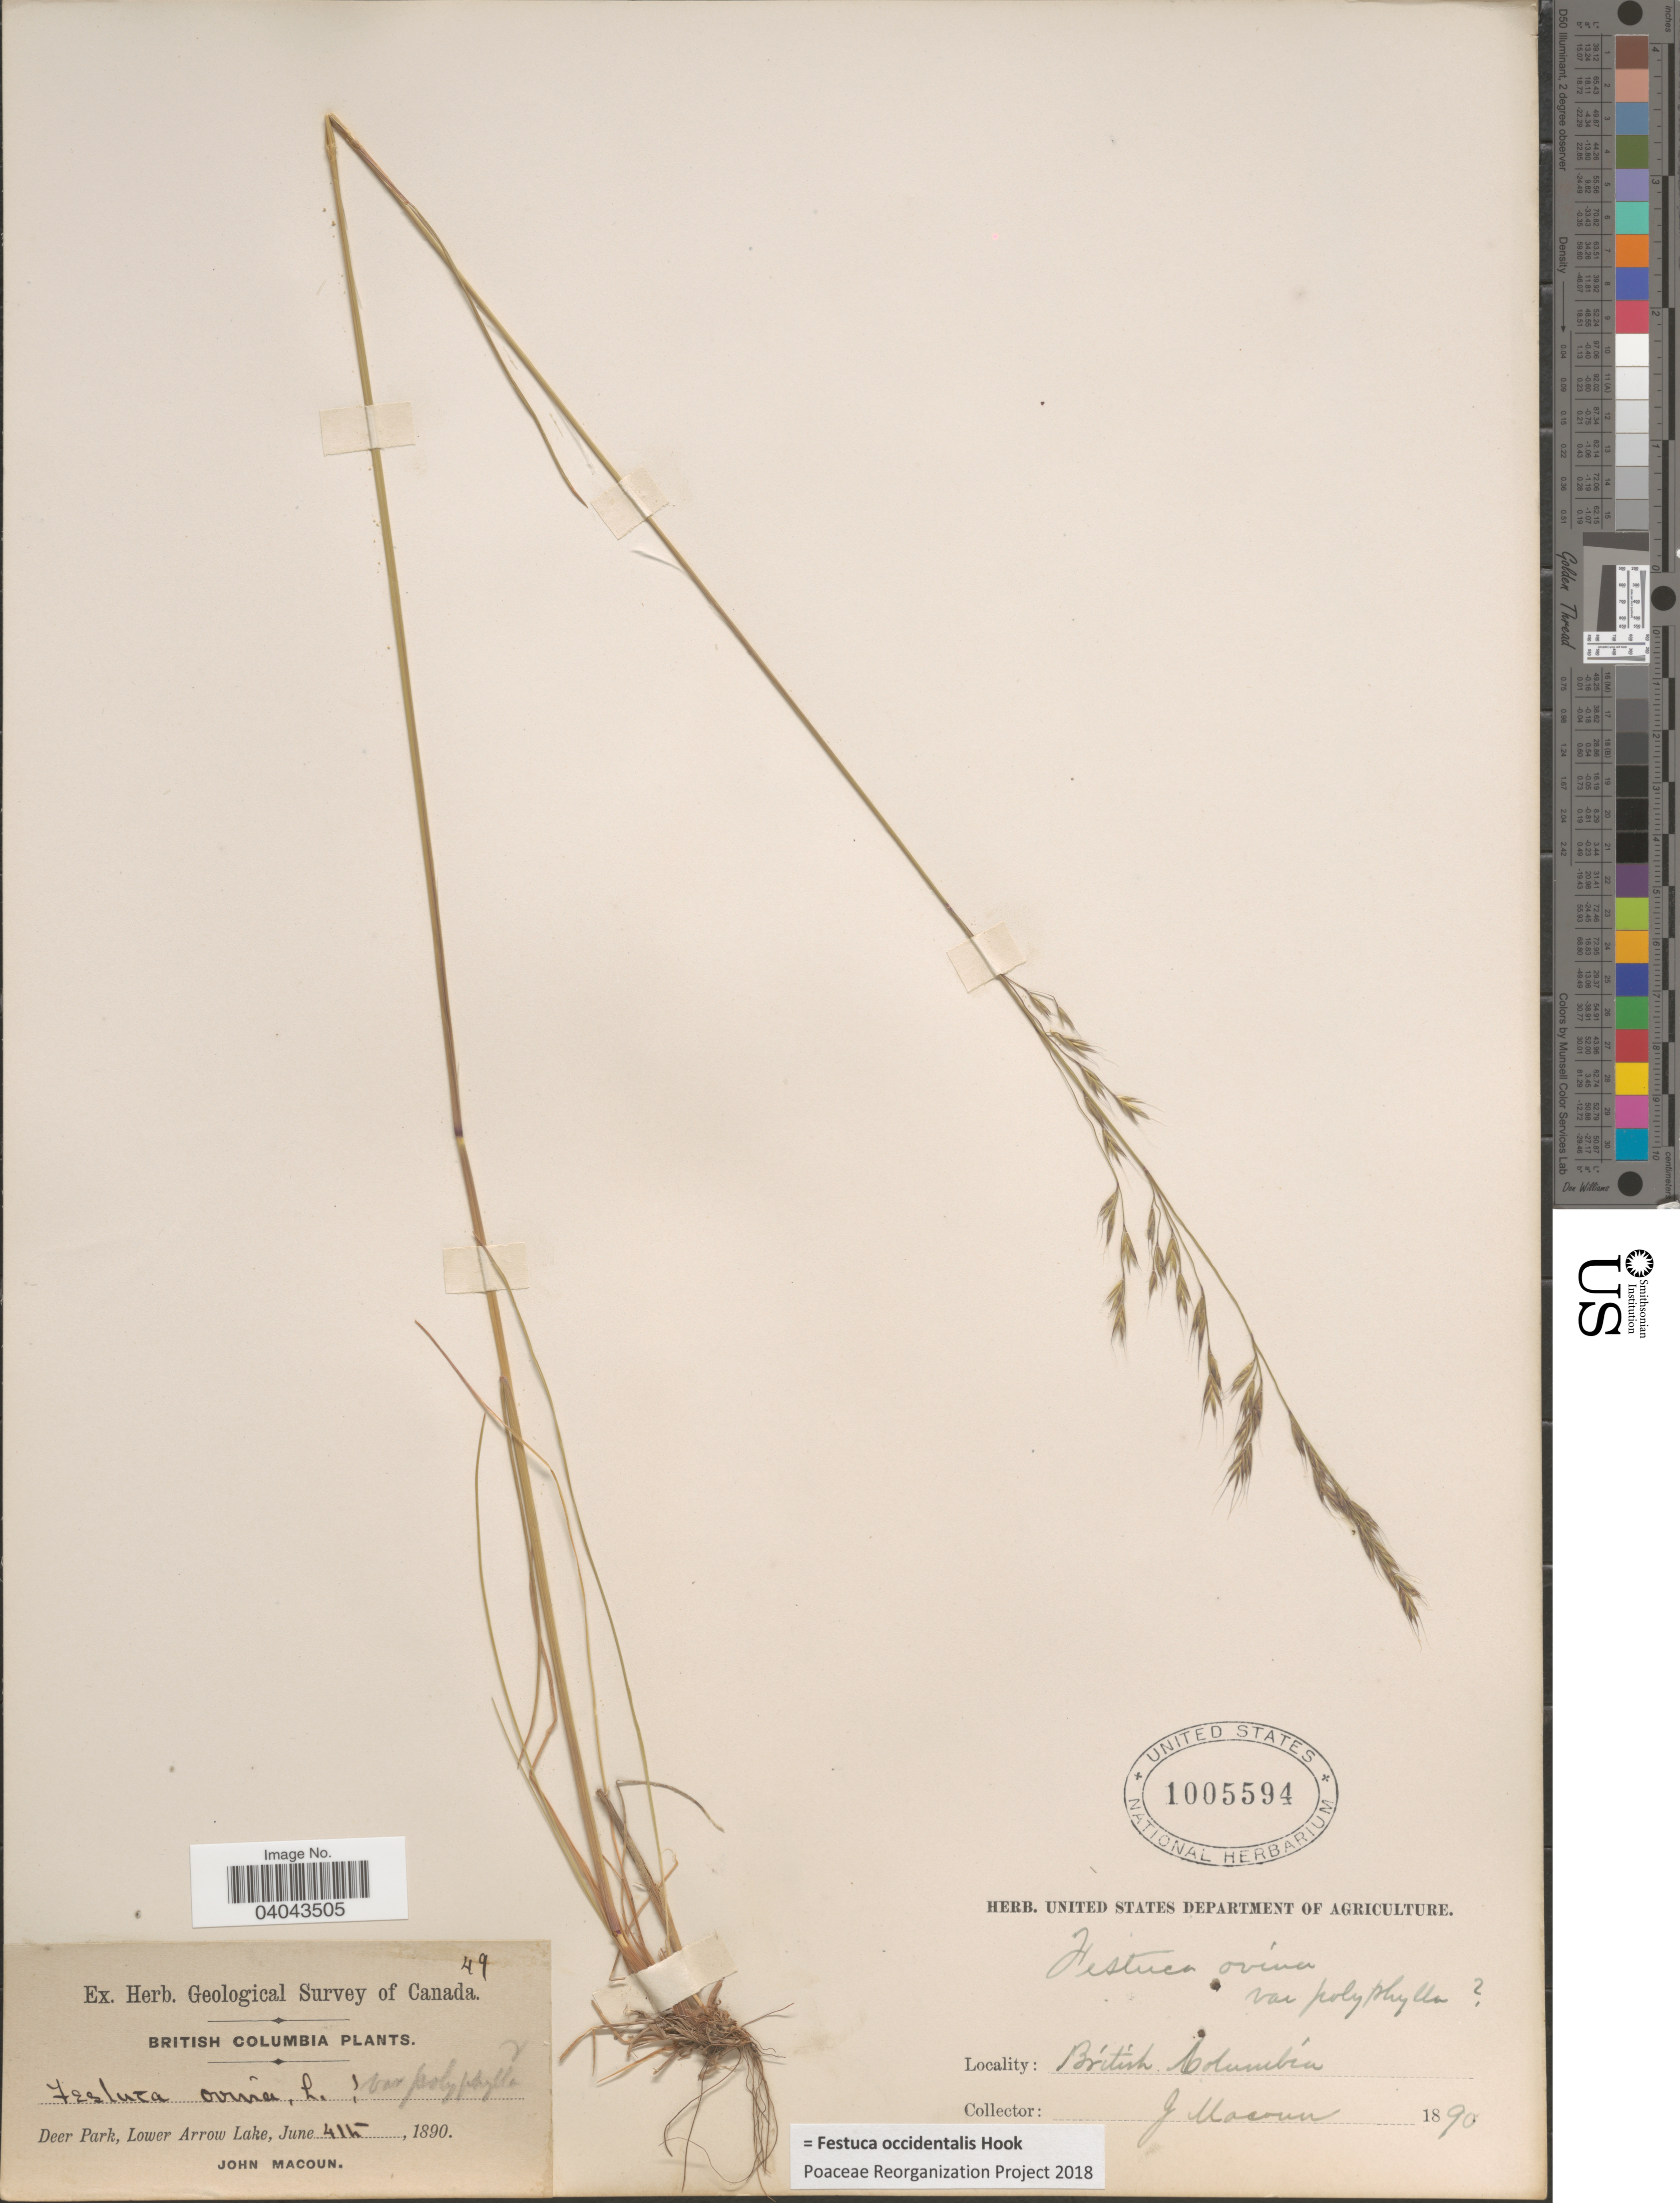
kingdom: Plantae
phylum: Tracheophyta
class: Liliopsida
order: Poales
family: Poaceae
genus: Festuca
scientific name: Festuca occidentalis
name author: Hook.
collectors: J. Macoun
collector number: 49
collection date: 1890-06-04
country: Canada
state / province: British Columbia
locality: Deer Park, Lower Arrow Lake.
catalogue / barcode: US 1005594